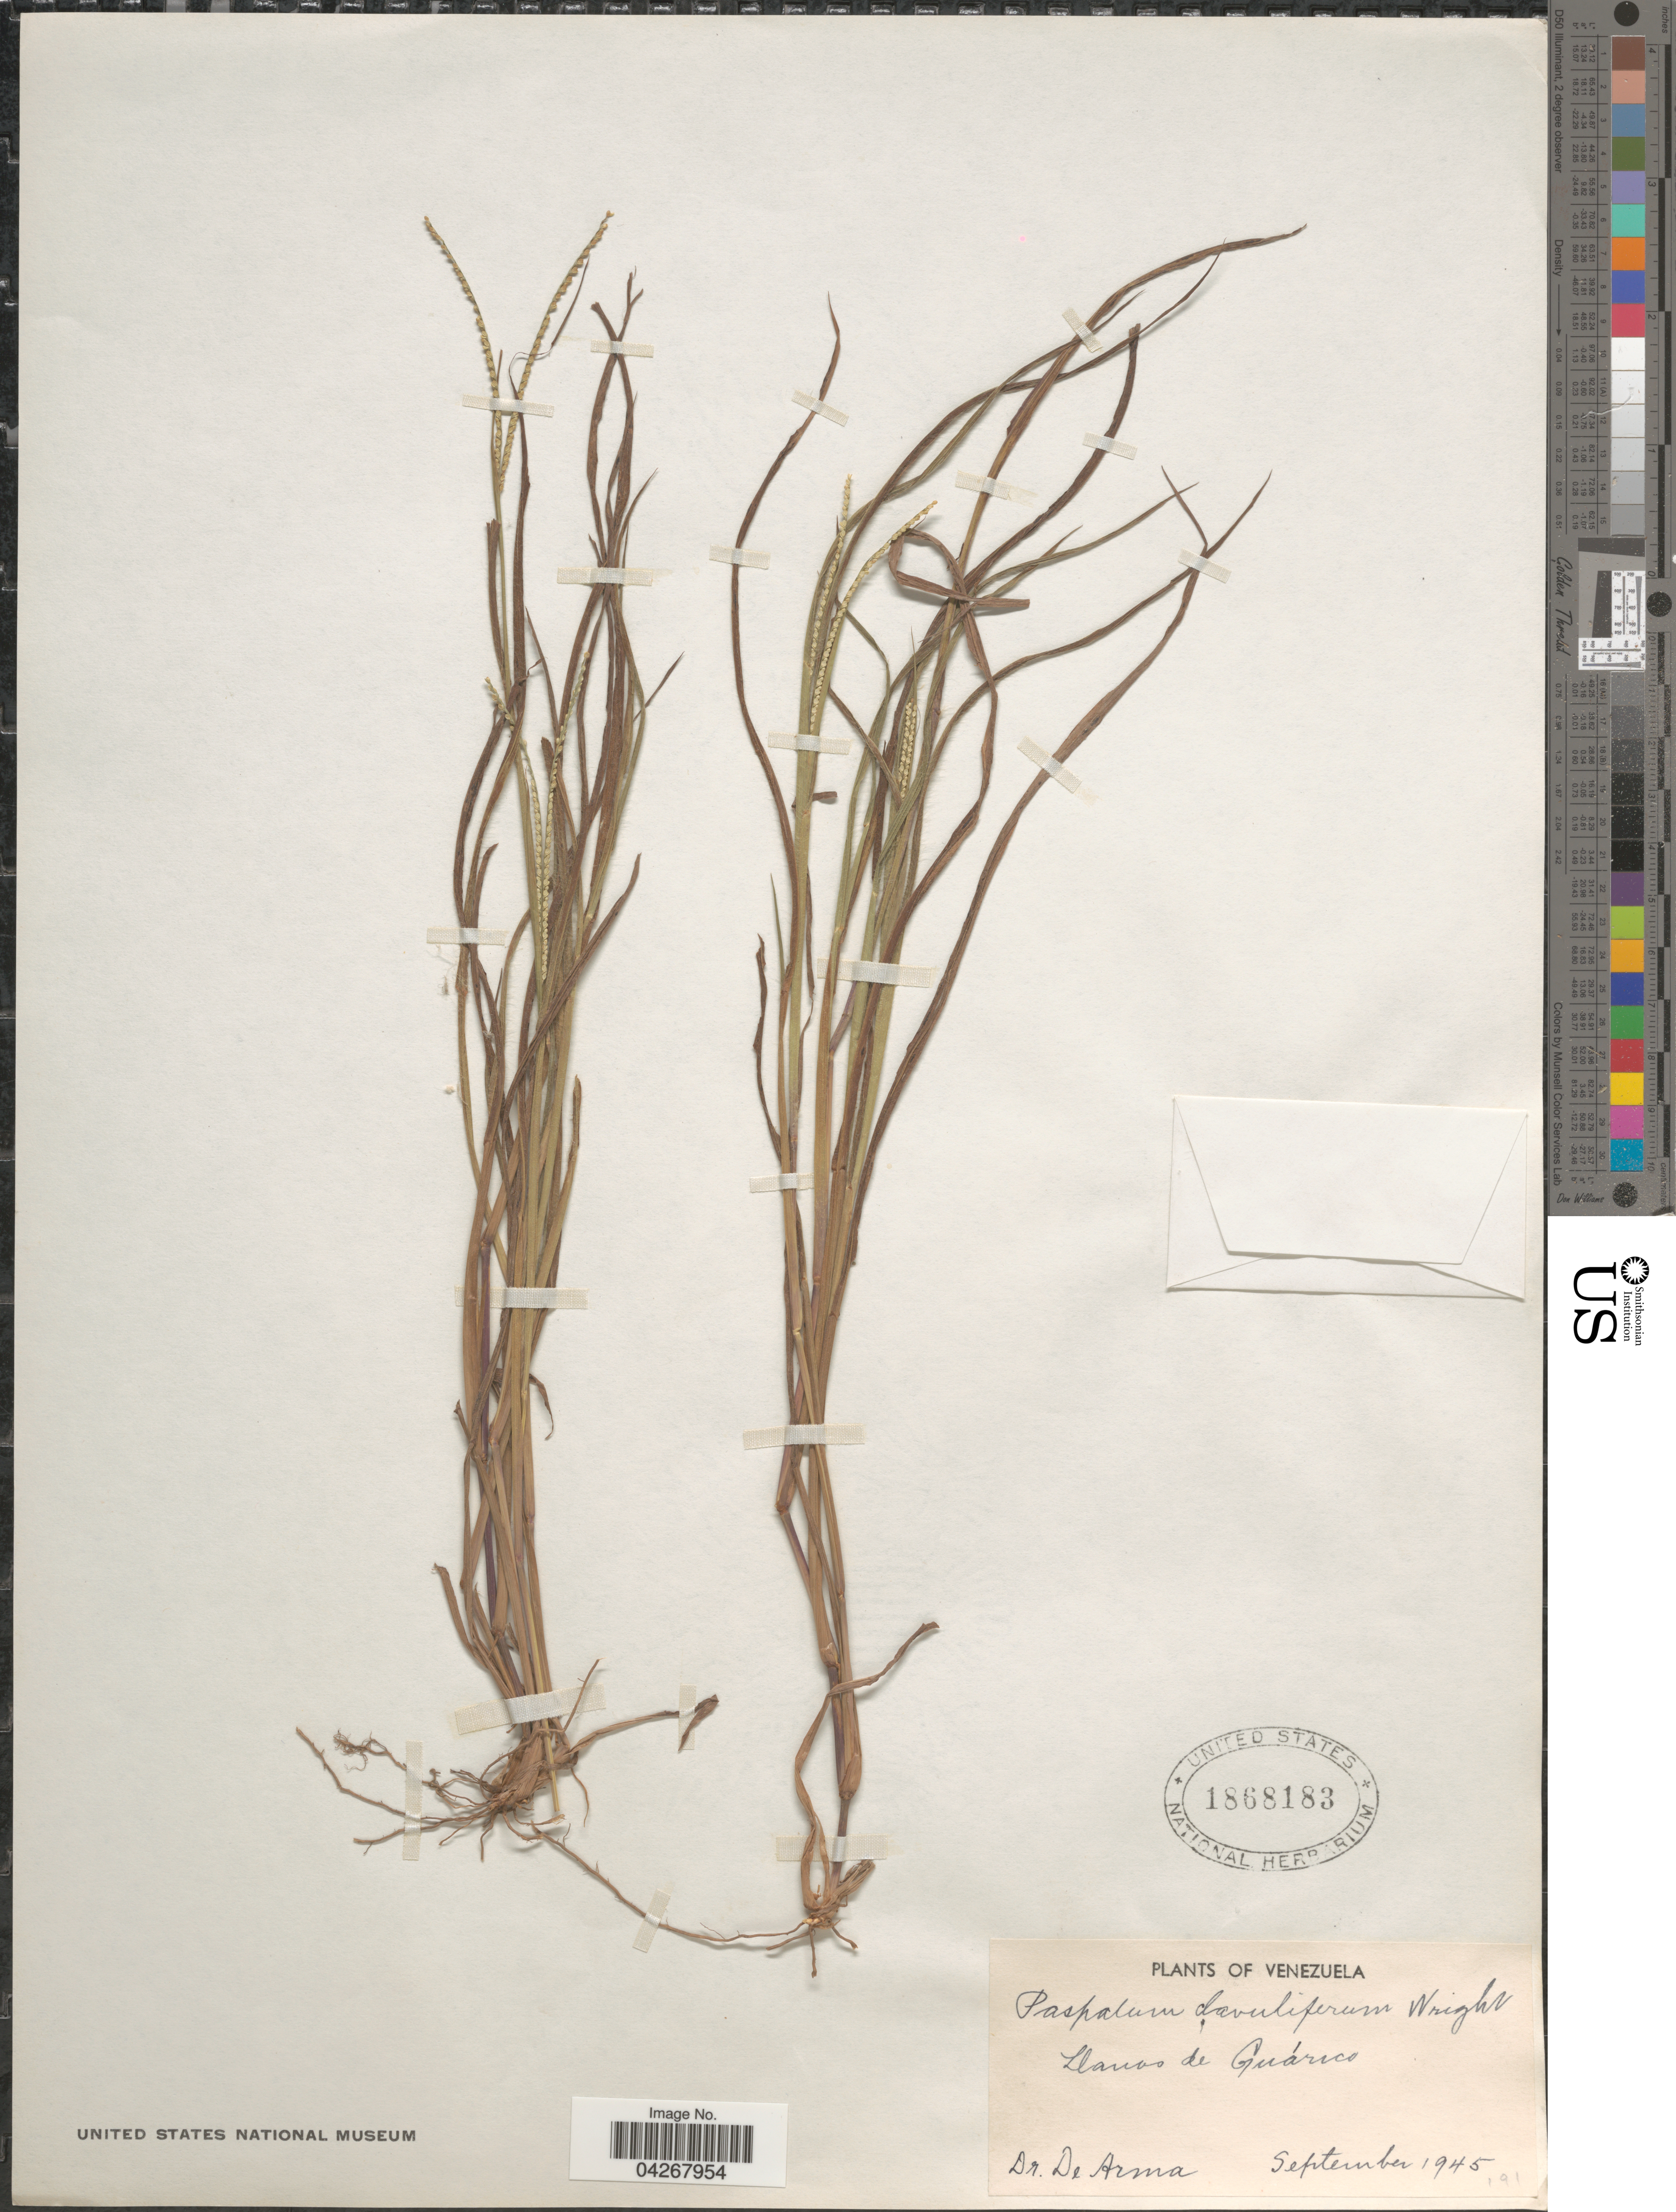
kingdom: Plantae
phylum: Tracheophyta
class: Liliopsida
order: Poales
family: Poaceae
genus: Paspalum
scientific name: Paspalum clavuliferum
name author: C. Wright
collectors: De Arma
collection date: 1945-09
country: Venezuela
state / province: Guarico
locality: Llanos de Guárico.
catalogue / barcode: US 1868183